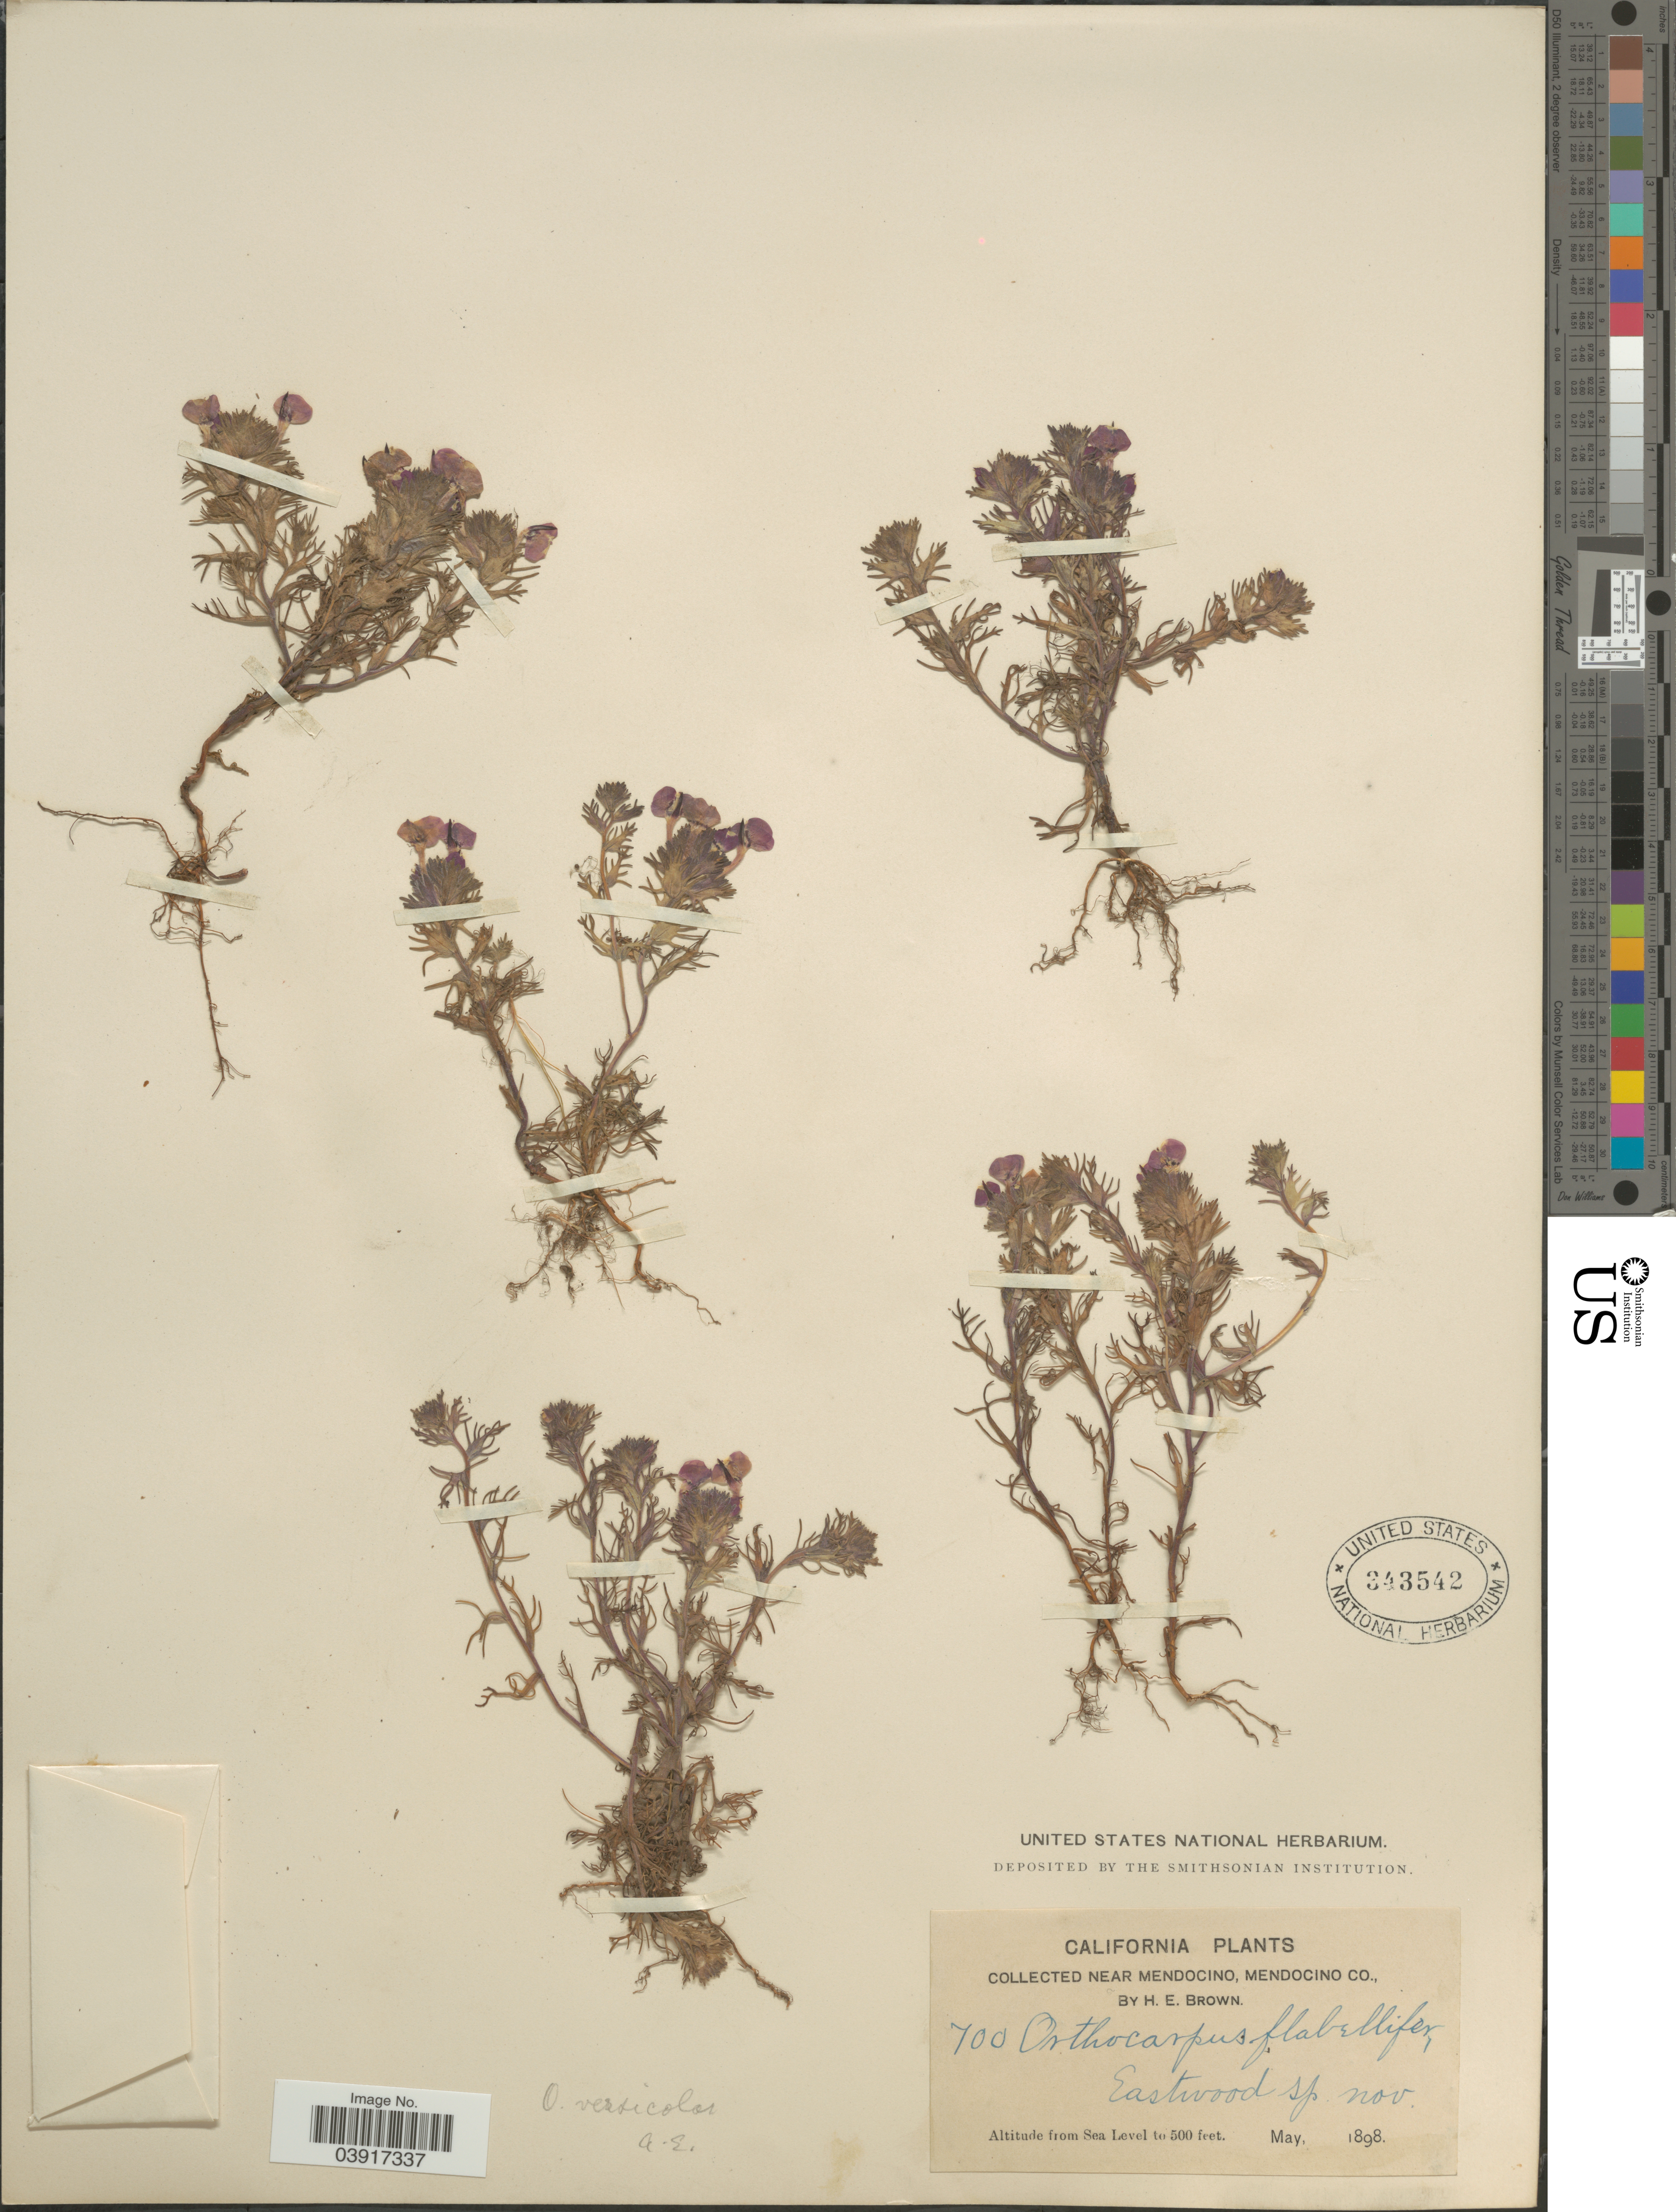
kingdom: Plantae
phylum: Tracheophyta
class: Magnoliopsida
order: Lamiales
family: Orobanchaceae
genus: Orthocarpus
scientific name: Orthocarpus erianthus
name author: Benth.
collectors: H. E. Brown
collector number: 700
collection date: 1898-05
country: United States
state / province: California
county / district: Mendocino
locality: Near Mendocino, Mendocino Co. Eastwood sp.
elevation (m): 0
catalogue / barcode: US 343542